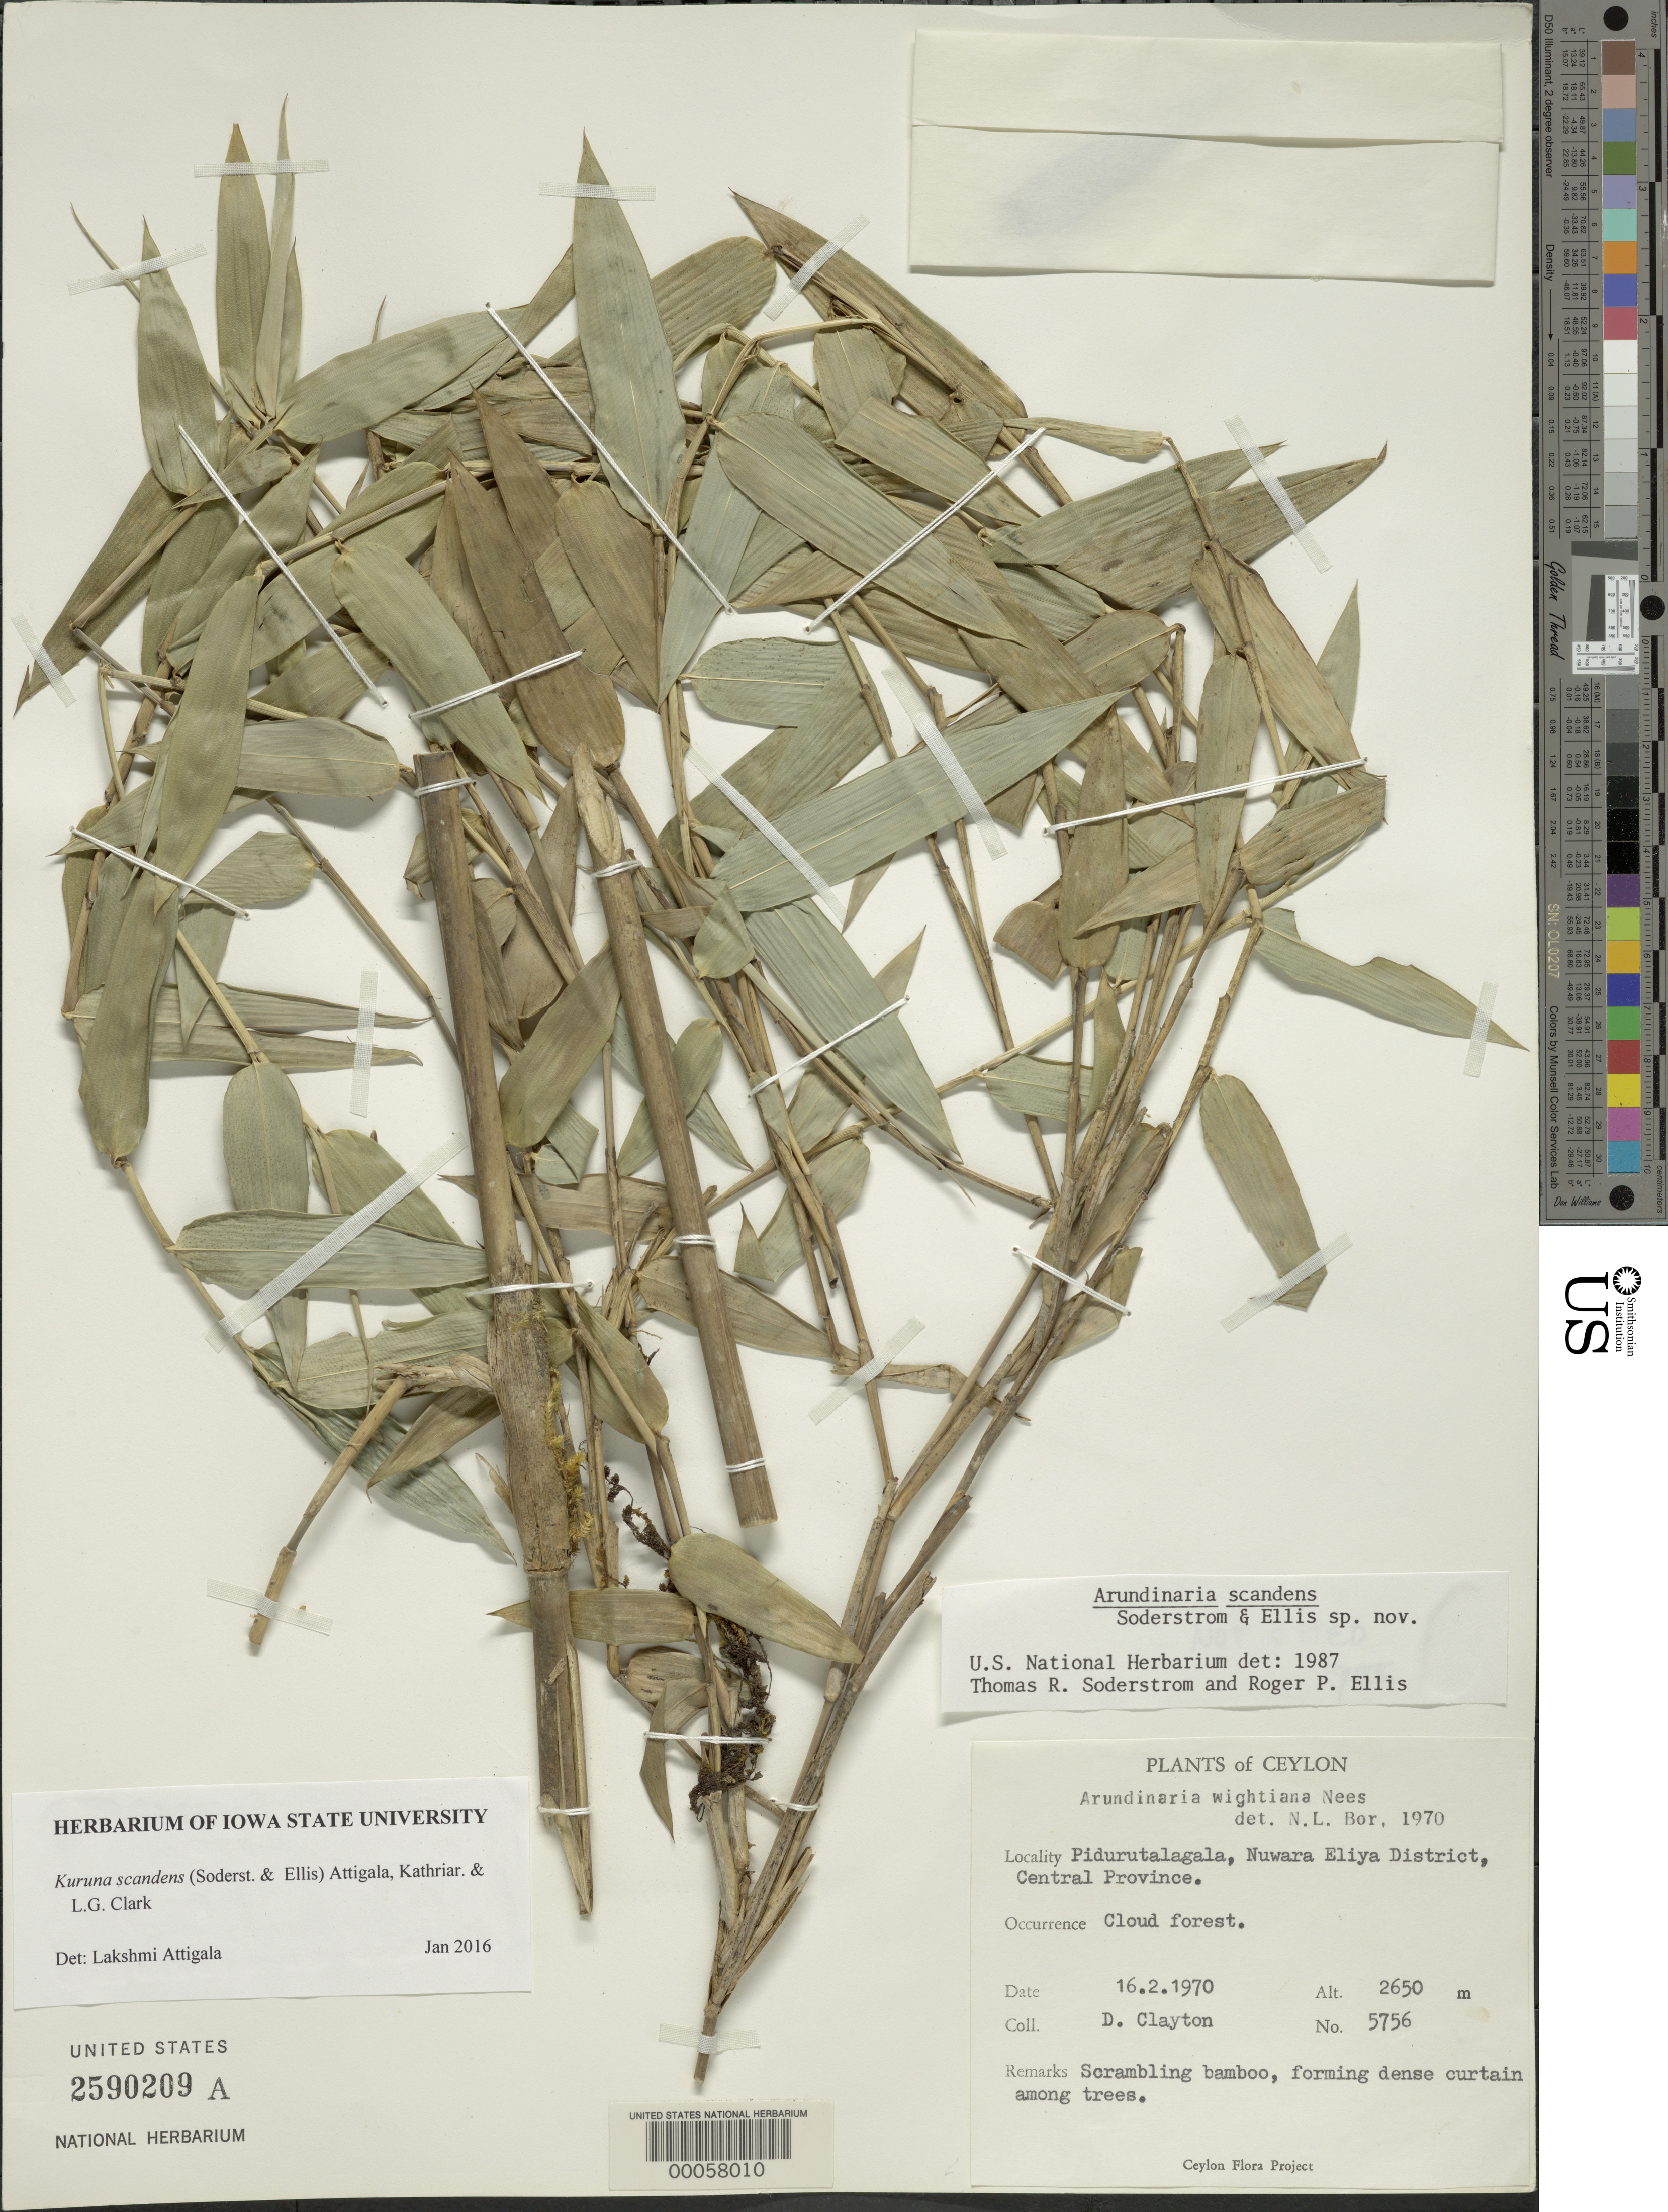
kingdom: Plantae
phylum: Tracheophyta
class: Liliopsida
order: Poales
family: Poaceae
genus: Kuruna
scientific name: Kuruna scandens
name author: (Soderstr. & R.P. Ellis) Attigala et al.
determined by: Attigala, L.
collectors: D. Clayton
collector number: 5756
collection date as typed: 16 Feb 1970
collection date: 1970-02-16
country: Sri Lanka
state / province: Central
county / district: Nuwara Eliya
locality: Pidurutalagala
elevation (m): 2650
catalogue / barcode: US 2590209A